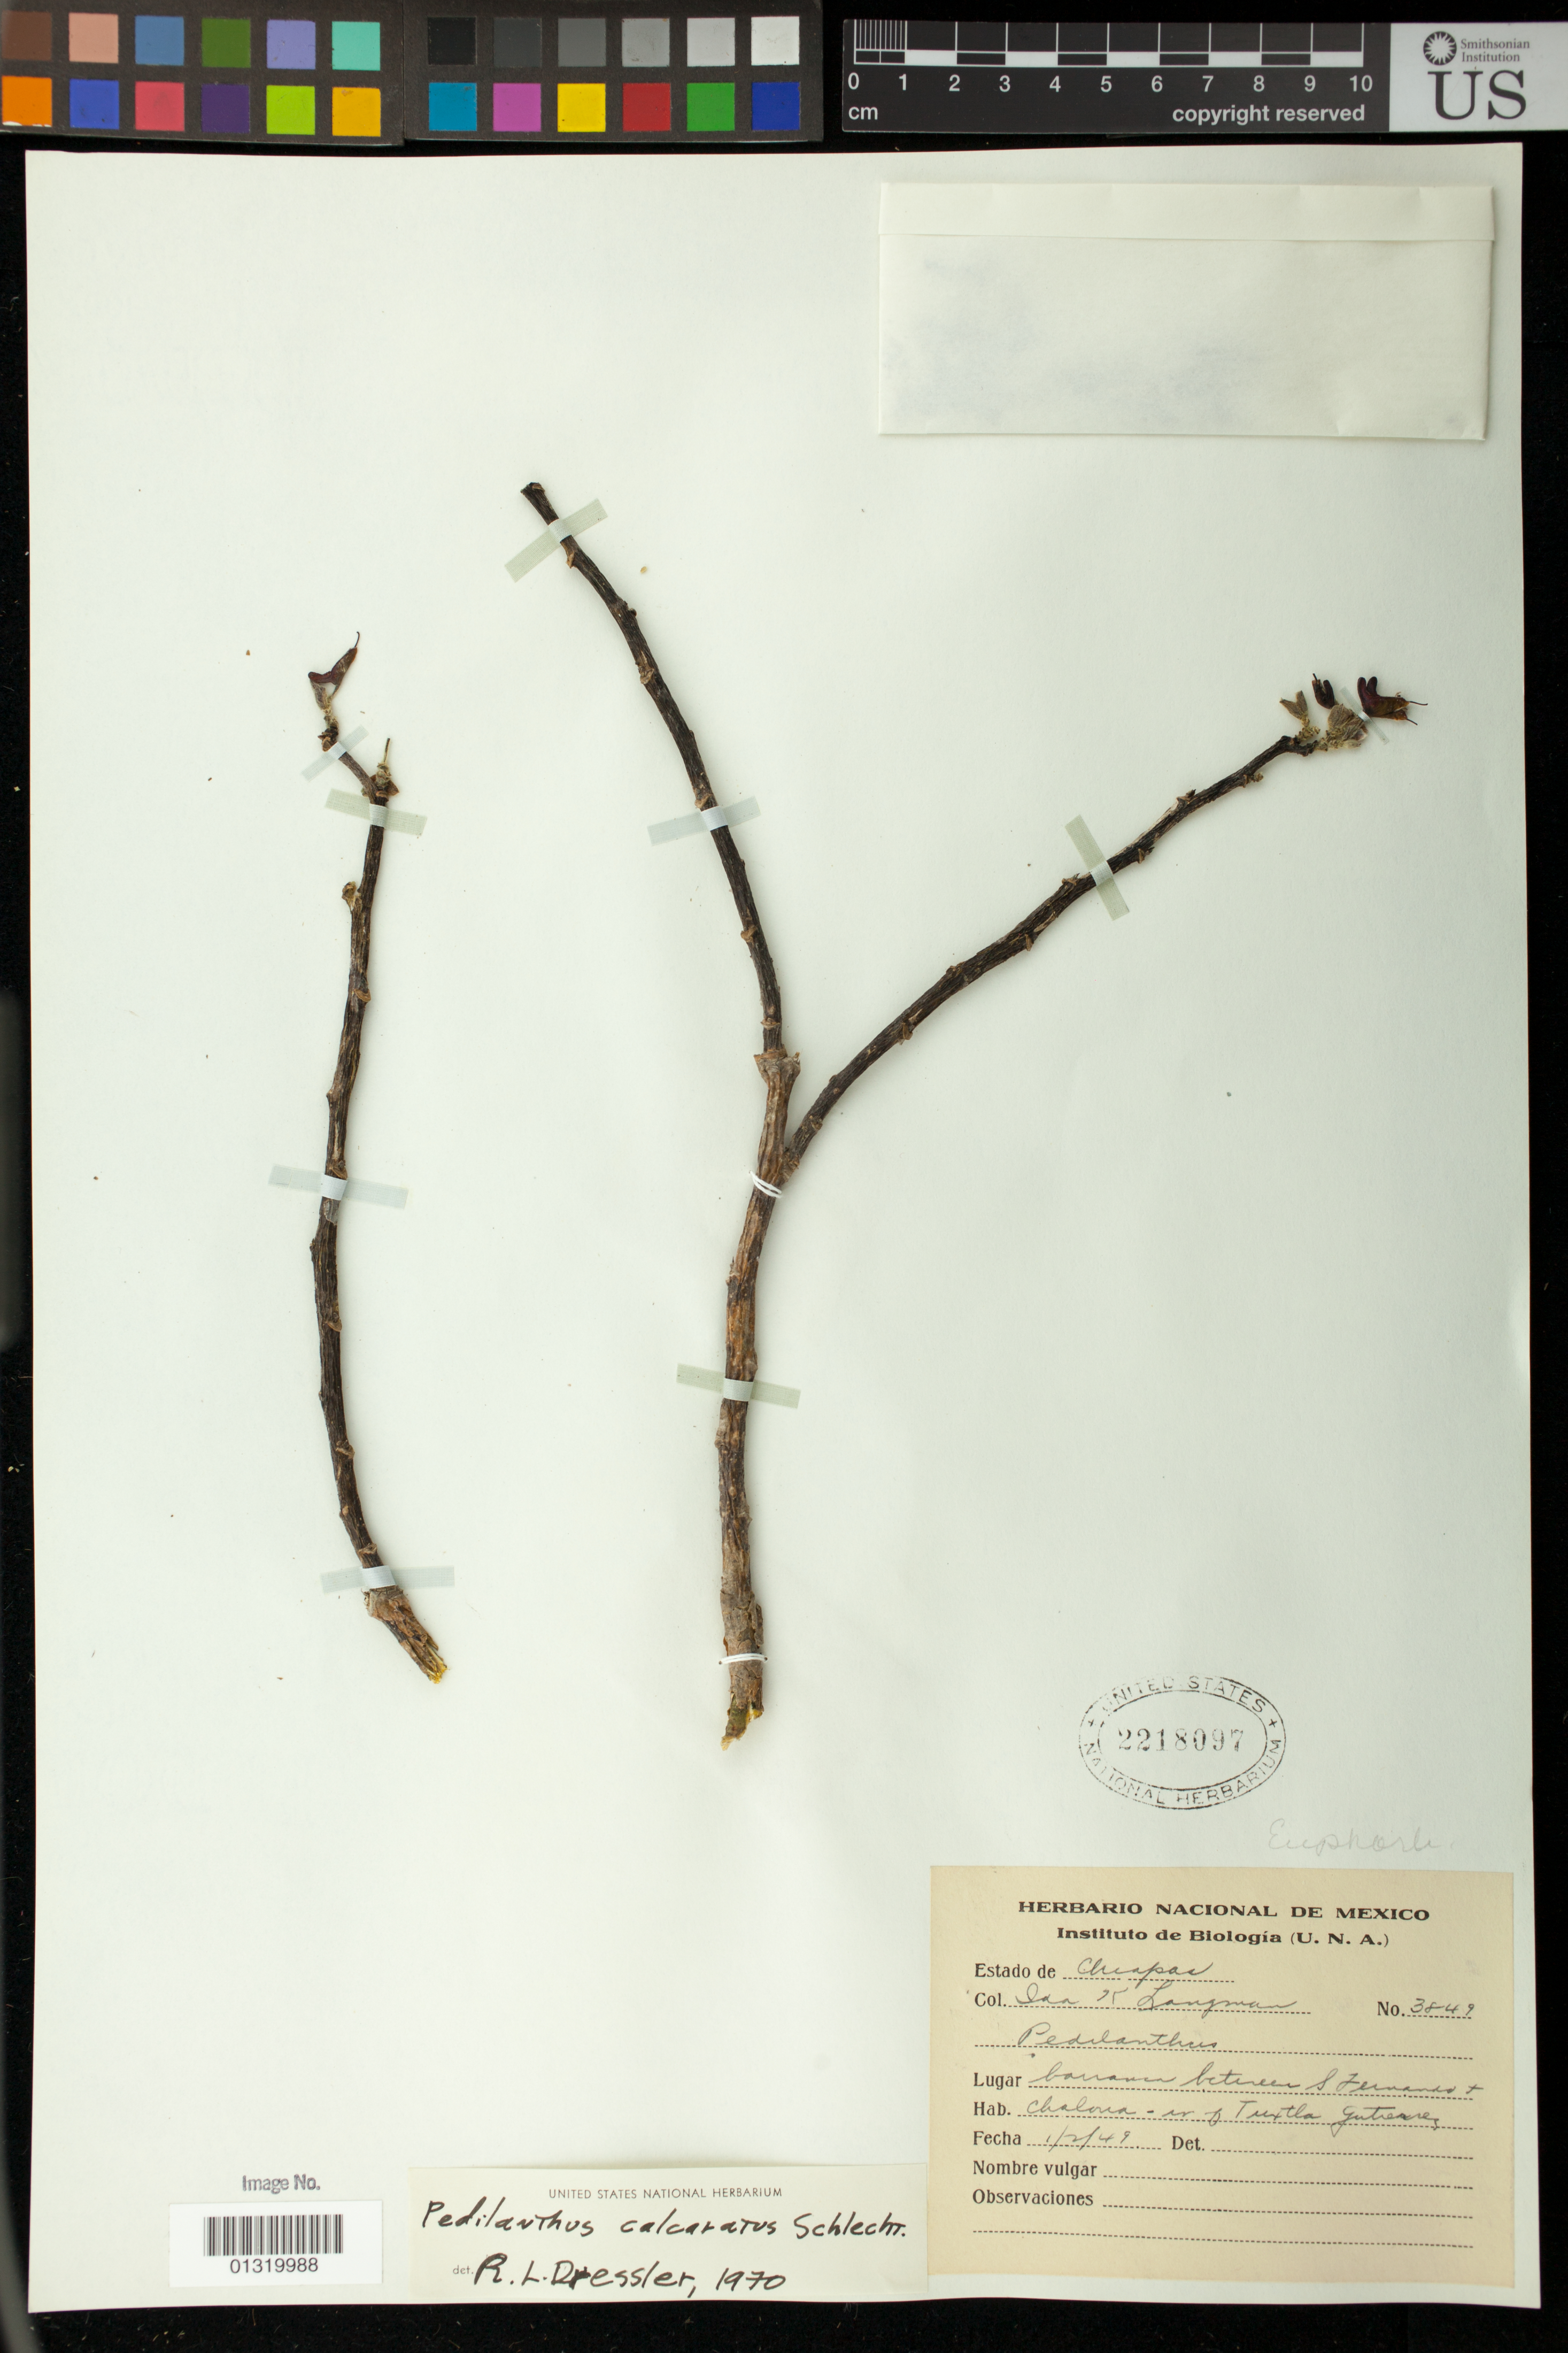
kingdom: Plantae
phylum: Tracheophyta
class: Magnoliopsida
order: Malpighiales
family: Euphorbiaceae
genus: Pedilanthus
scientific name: Pedilanthus calcaratus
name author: Schltdl.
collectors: I. K. Langman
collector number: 3849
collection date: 1949-01-02 or 1949-02-01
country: Mexico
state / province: Chiapas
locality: barrens between S Fernando & Chalona in of Tuxtla Gutierrez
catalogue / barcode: US 2218097